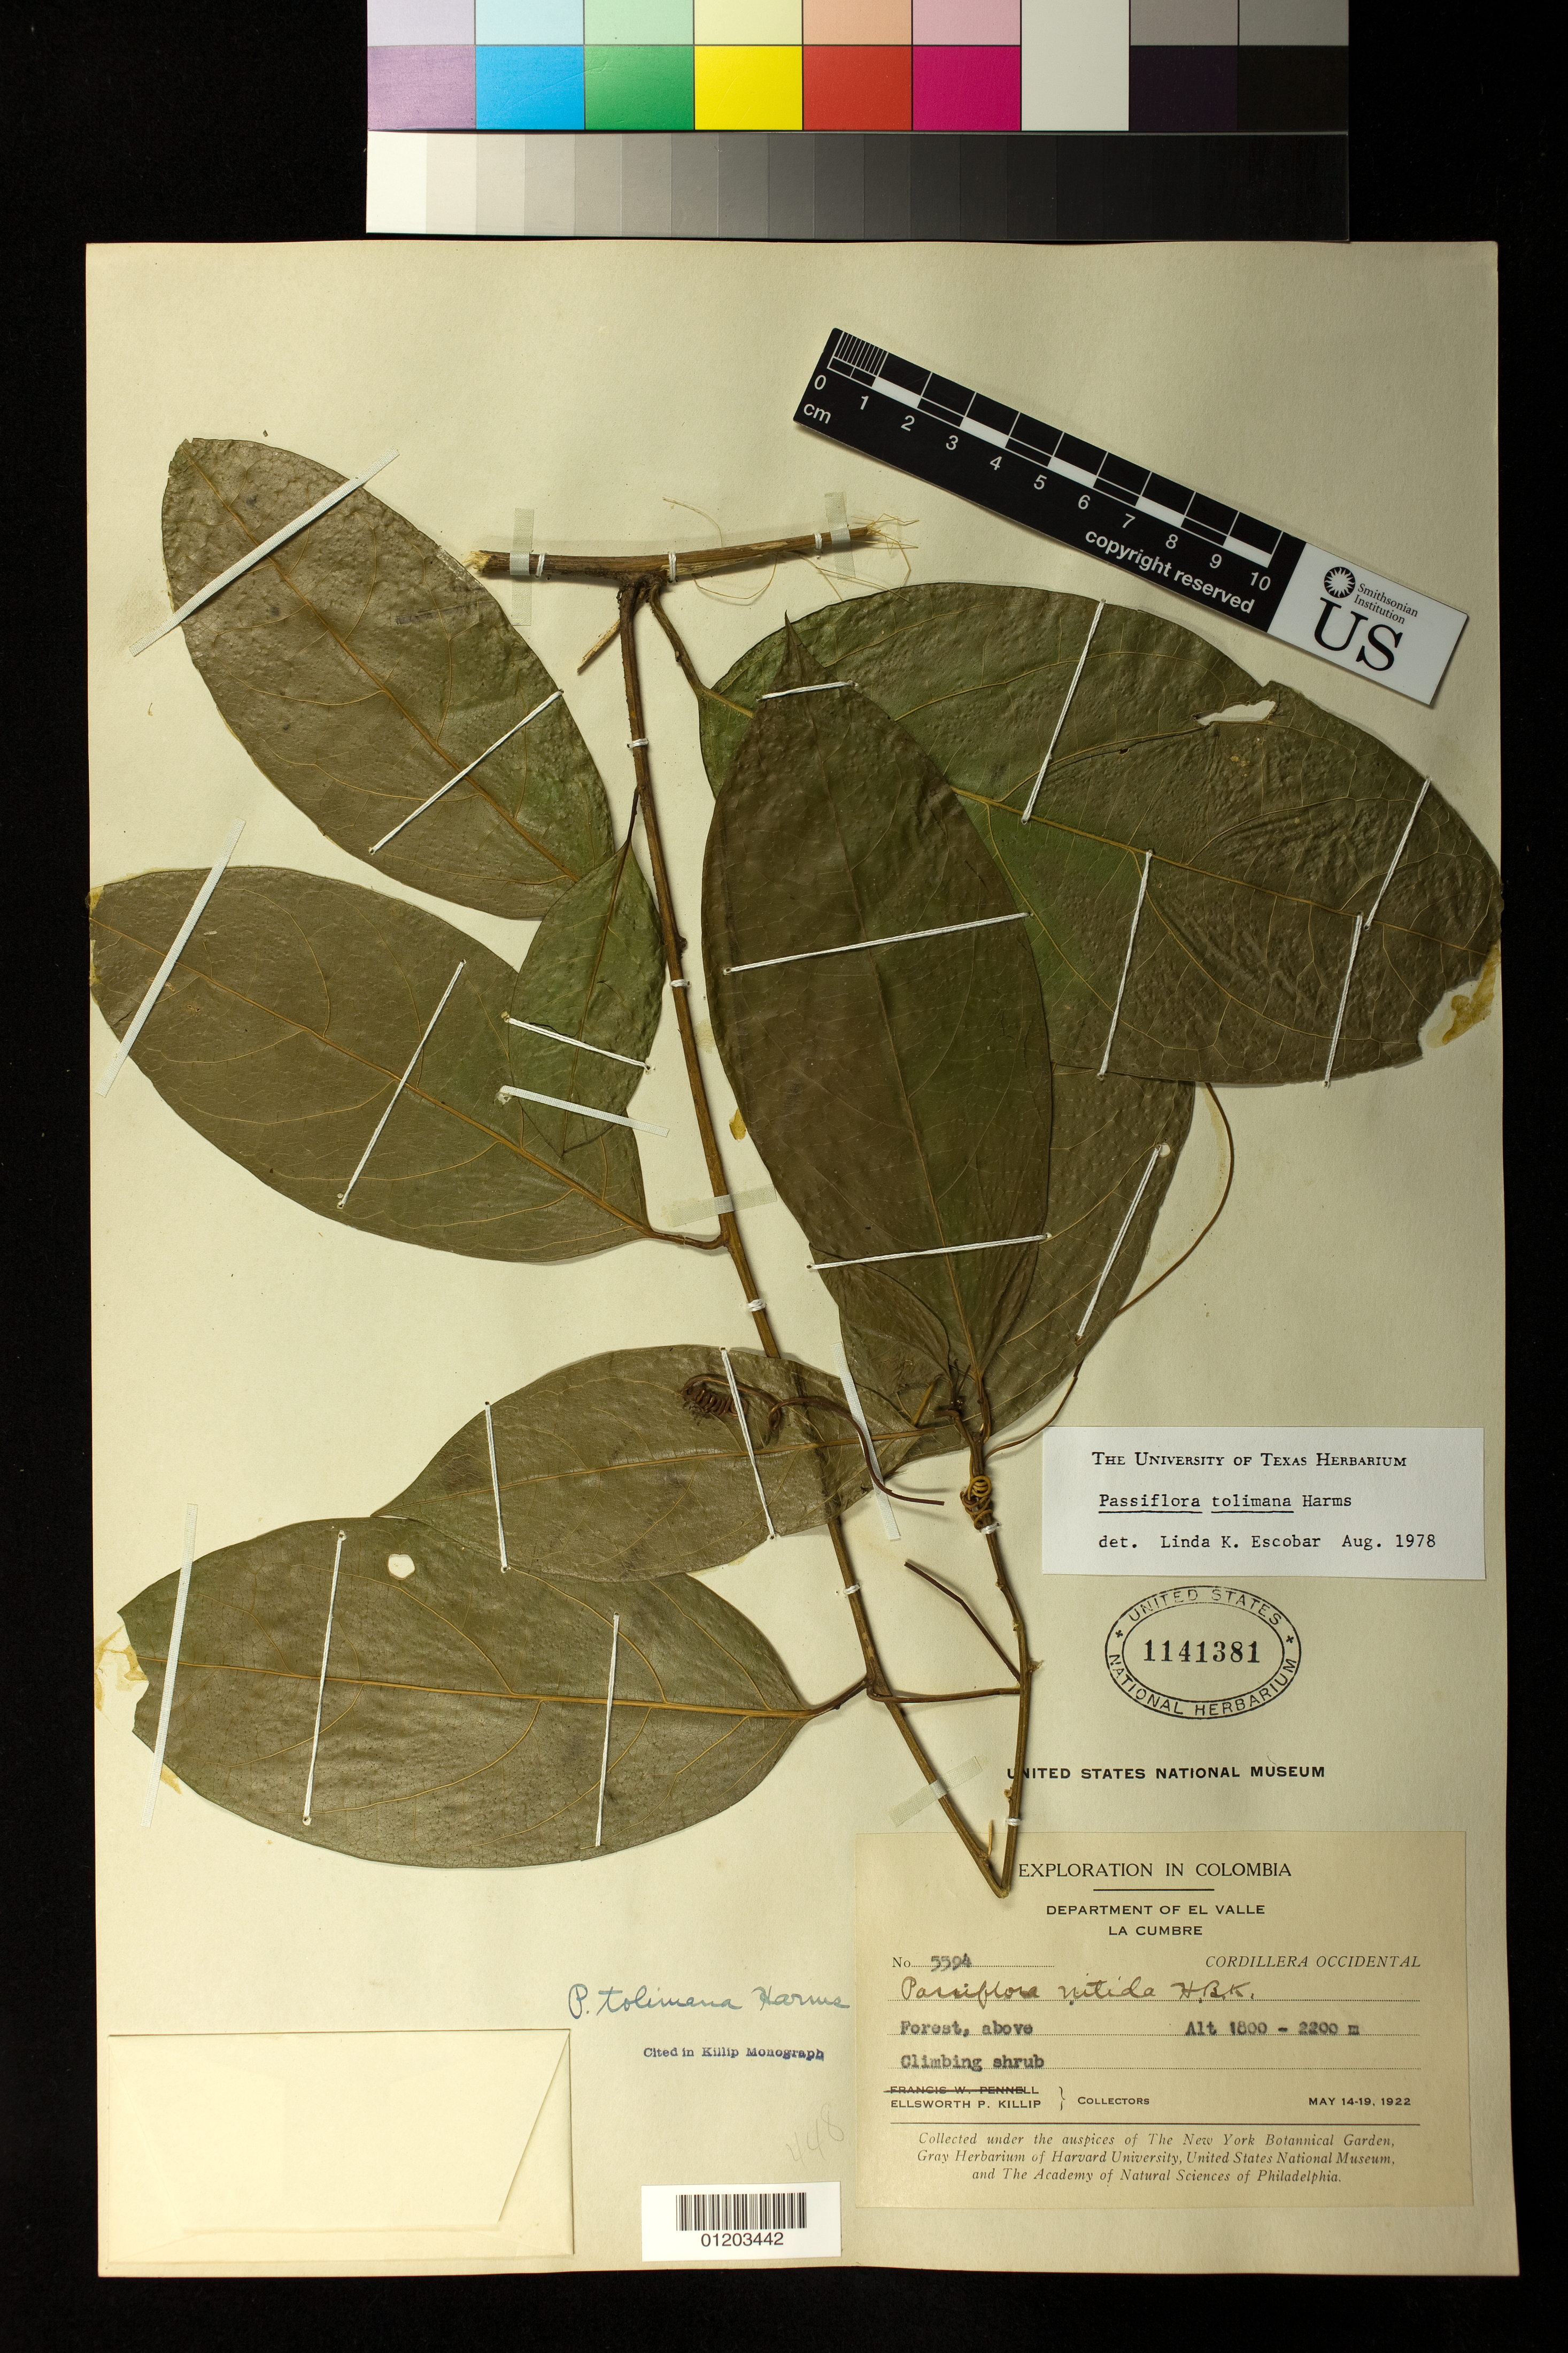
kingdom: Plantae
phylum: Tracheophyta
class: Magnoliopsida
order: Malpighiales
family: Passifloraceae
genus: Passiflora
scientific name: Passiflora tolimana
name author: Harms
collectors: E. P. Killip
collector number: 5594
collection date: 1922-05-14/1922-05-19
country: Colombia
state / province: Valle del Cauca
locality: La Cumbre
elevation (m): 1800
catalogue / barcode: US 1141381